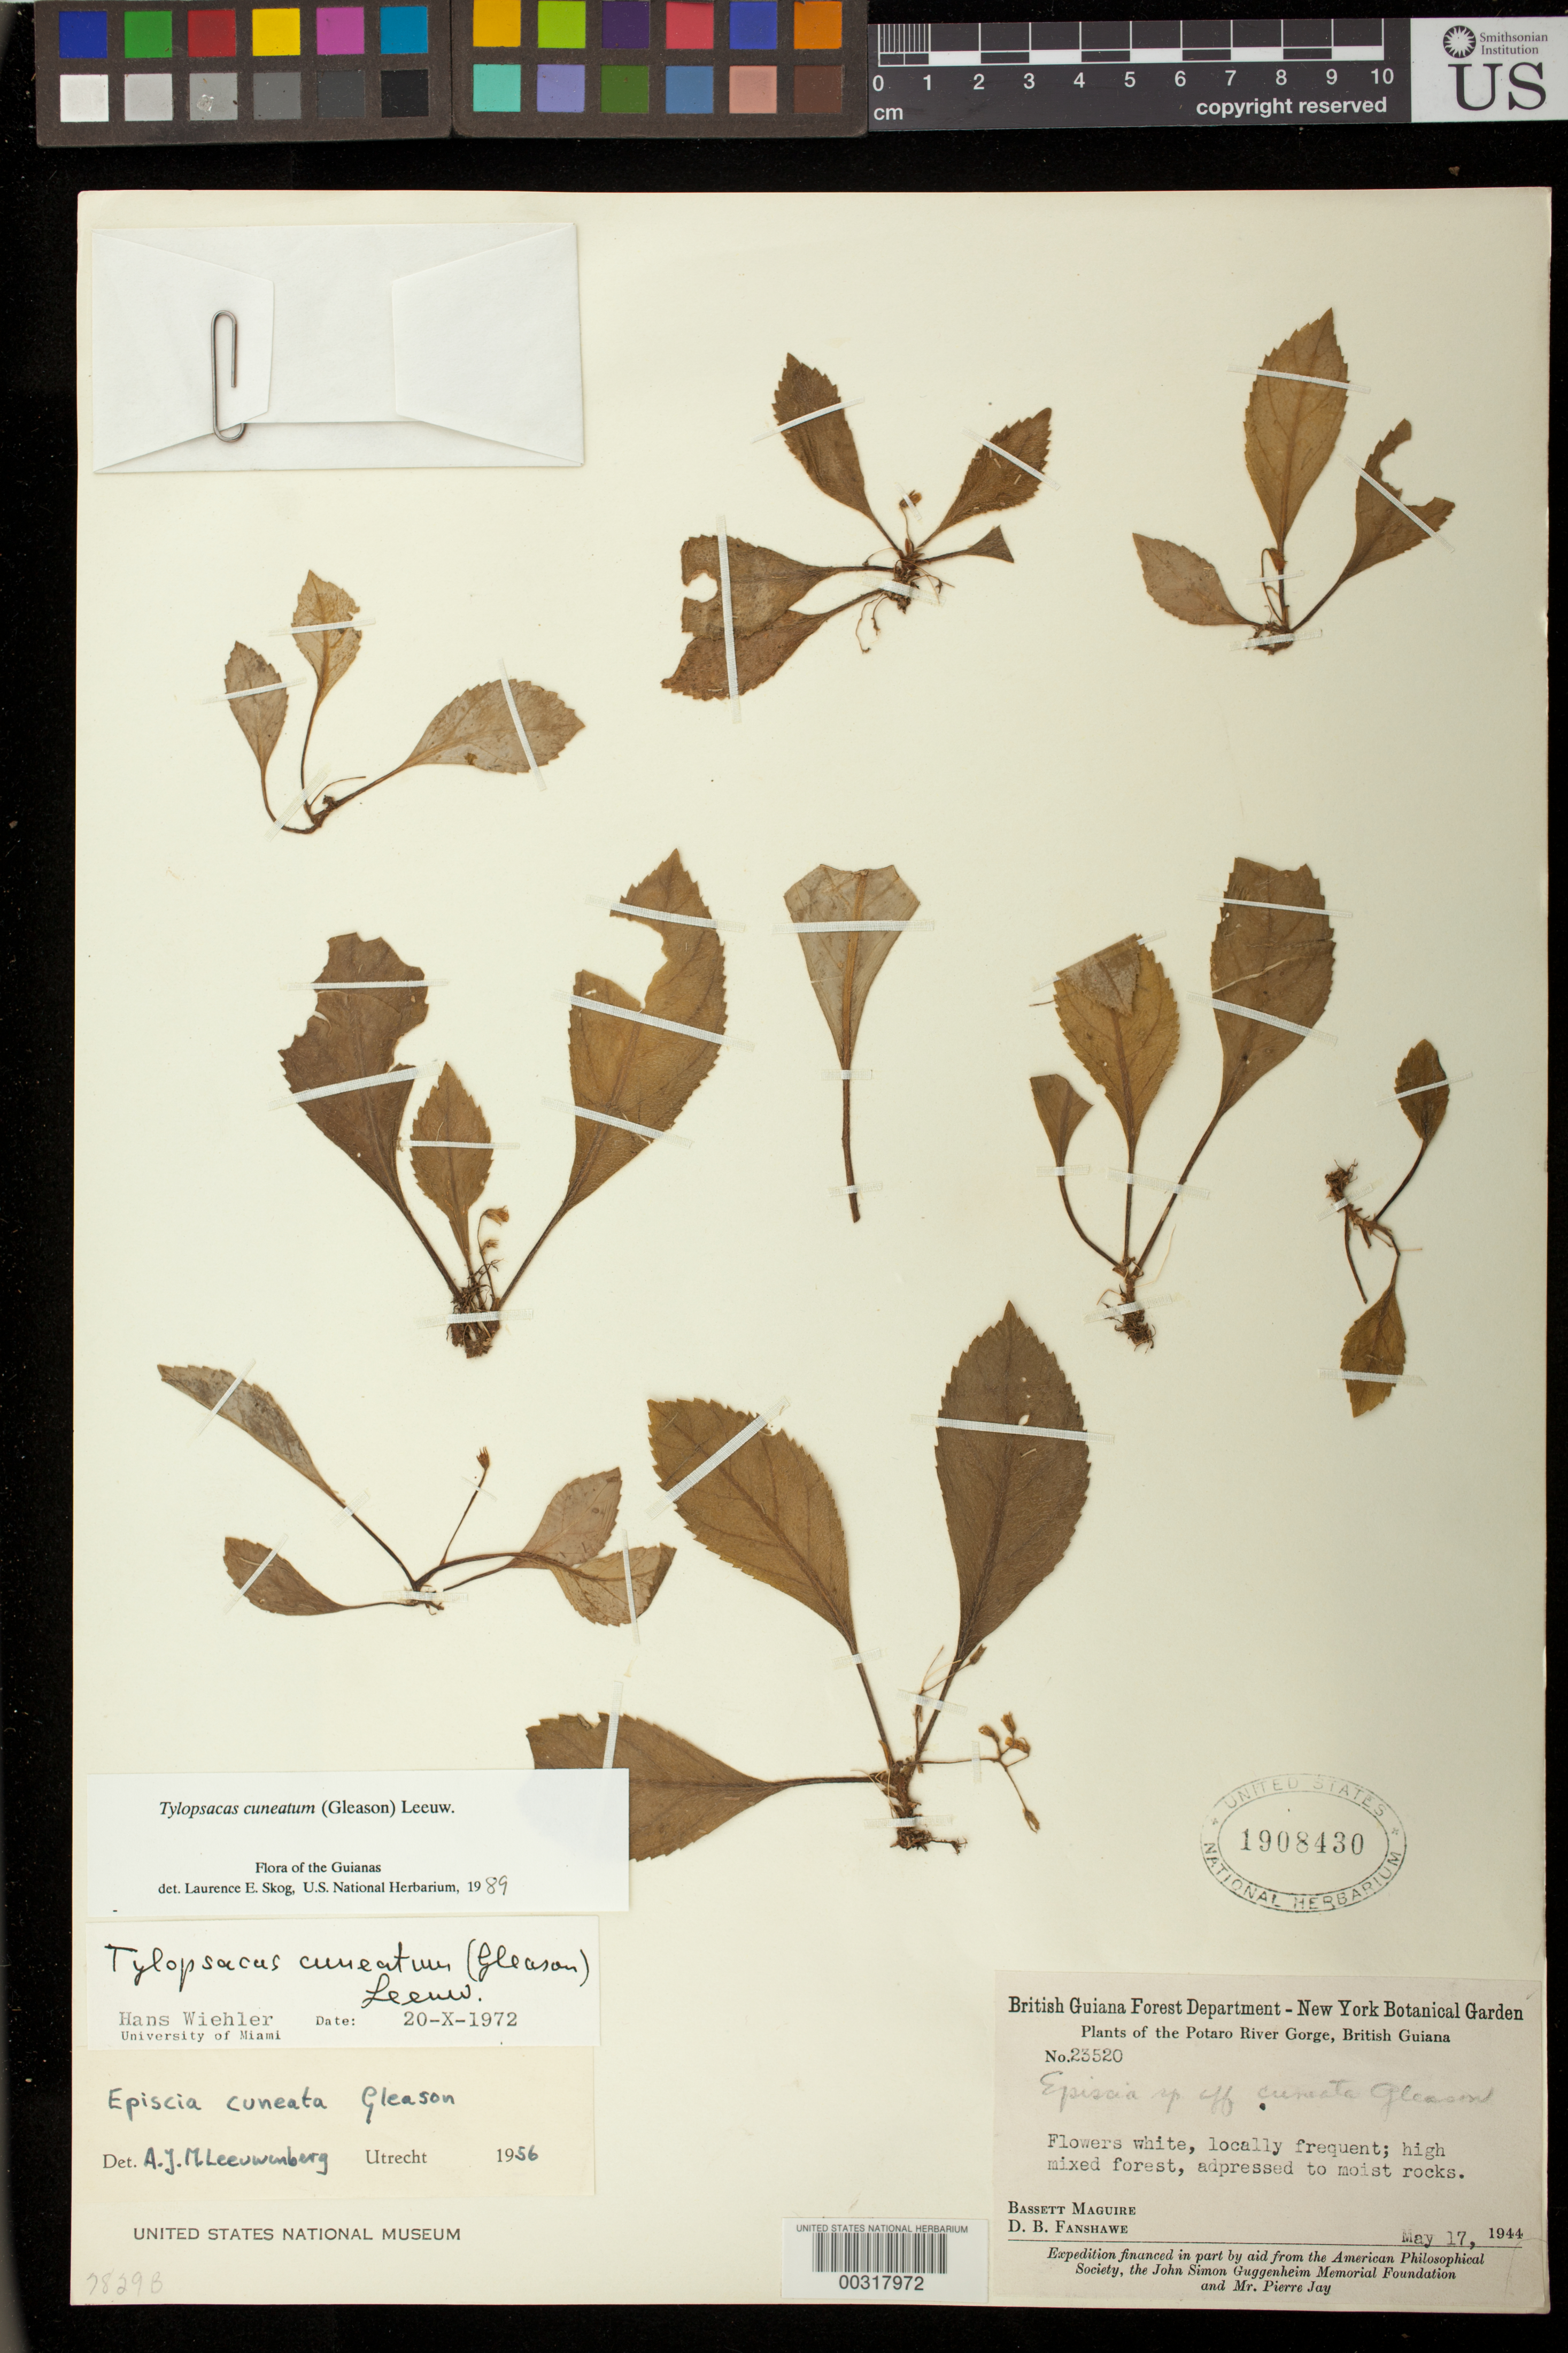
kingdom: Plantae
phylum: Tracheophyta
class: Magnoliopsida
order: Lamiales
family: Gesneriaceae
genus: Tylopsacas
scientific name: Tylopsacas cuneata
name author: (Gleason) Leeuwenb.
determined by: Skog, Laurence E.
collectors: B. Maguire & D. B. Fanshawe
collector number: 23520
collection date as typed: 17 May 1944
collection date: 1944-05-17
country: Guyana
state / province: Potaro-Siparuni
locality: Potaro River Gorge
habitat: In high mixed forest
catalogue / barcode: US 1908430